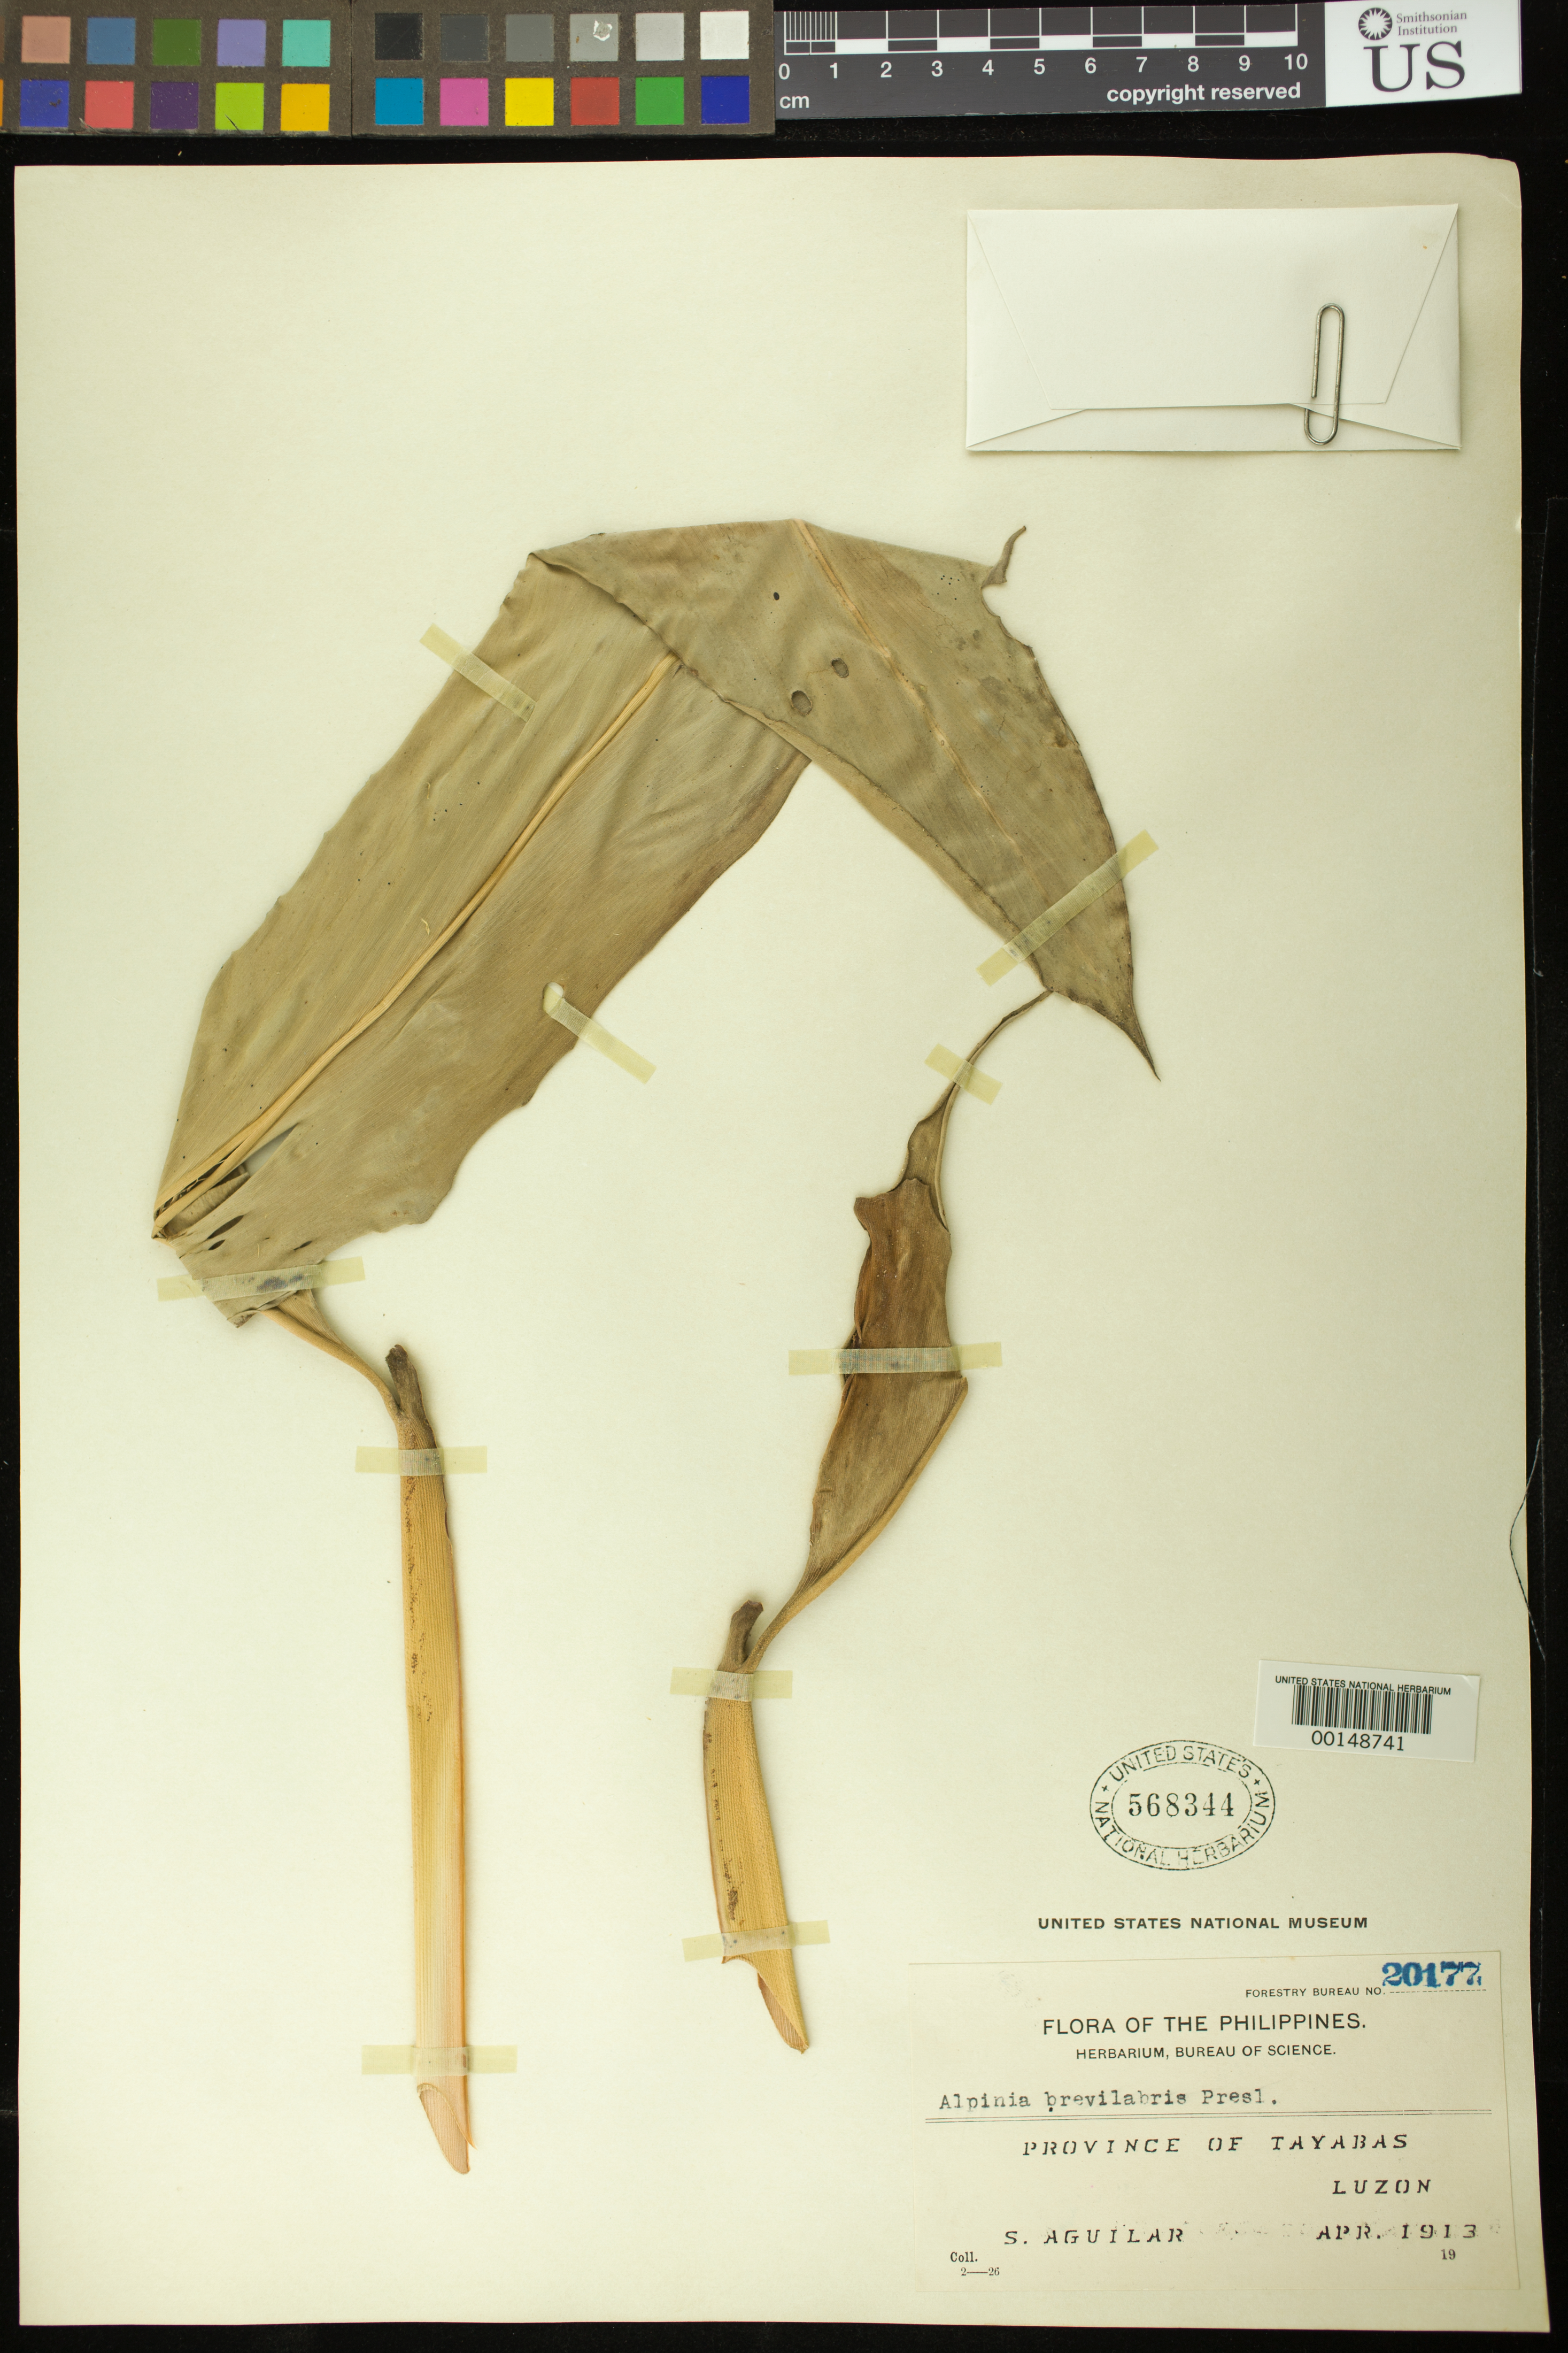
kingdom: Plantae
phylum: Tracheophyta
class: Liliopsida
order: Zingiberales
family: Zingiberaceae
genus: Alpinia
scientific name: Alpinia brevilabris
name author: C. Presl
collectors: S. Aguilar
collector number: For. Bur. 20177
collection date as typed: Apr 1913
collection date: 1913-04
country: Philippines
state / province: Calabarzon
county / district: Quezon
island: Luzon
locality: Tayabas prov. [= quezon province]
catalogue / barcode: US 568344